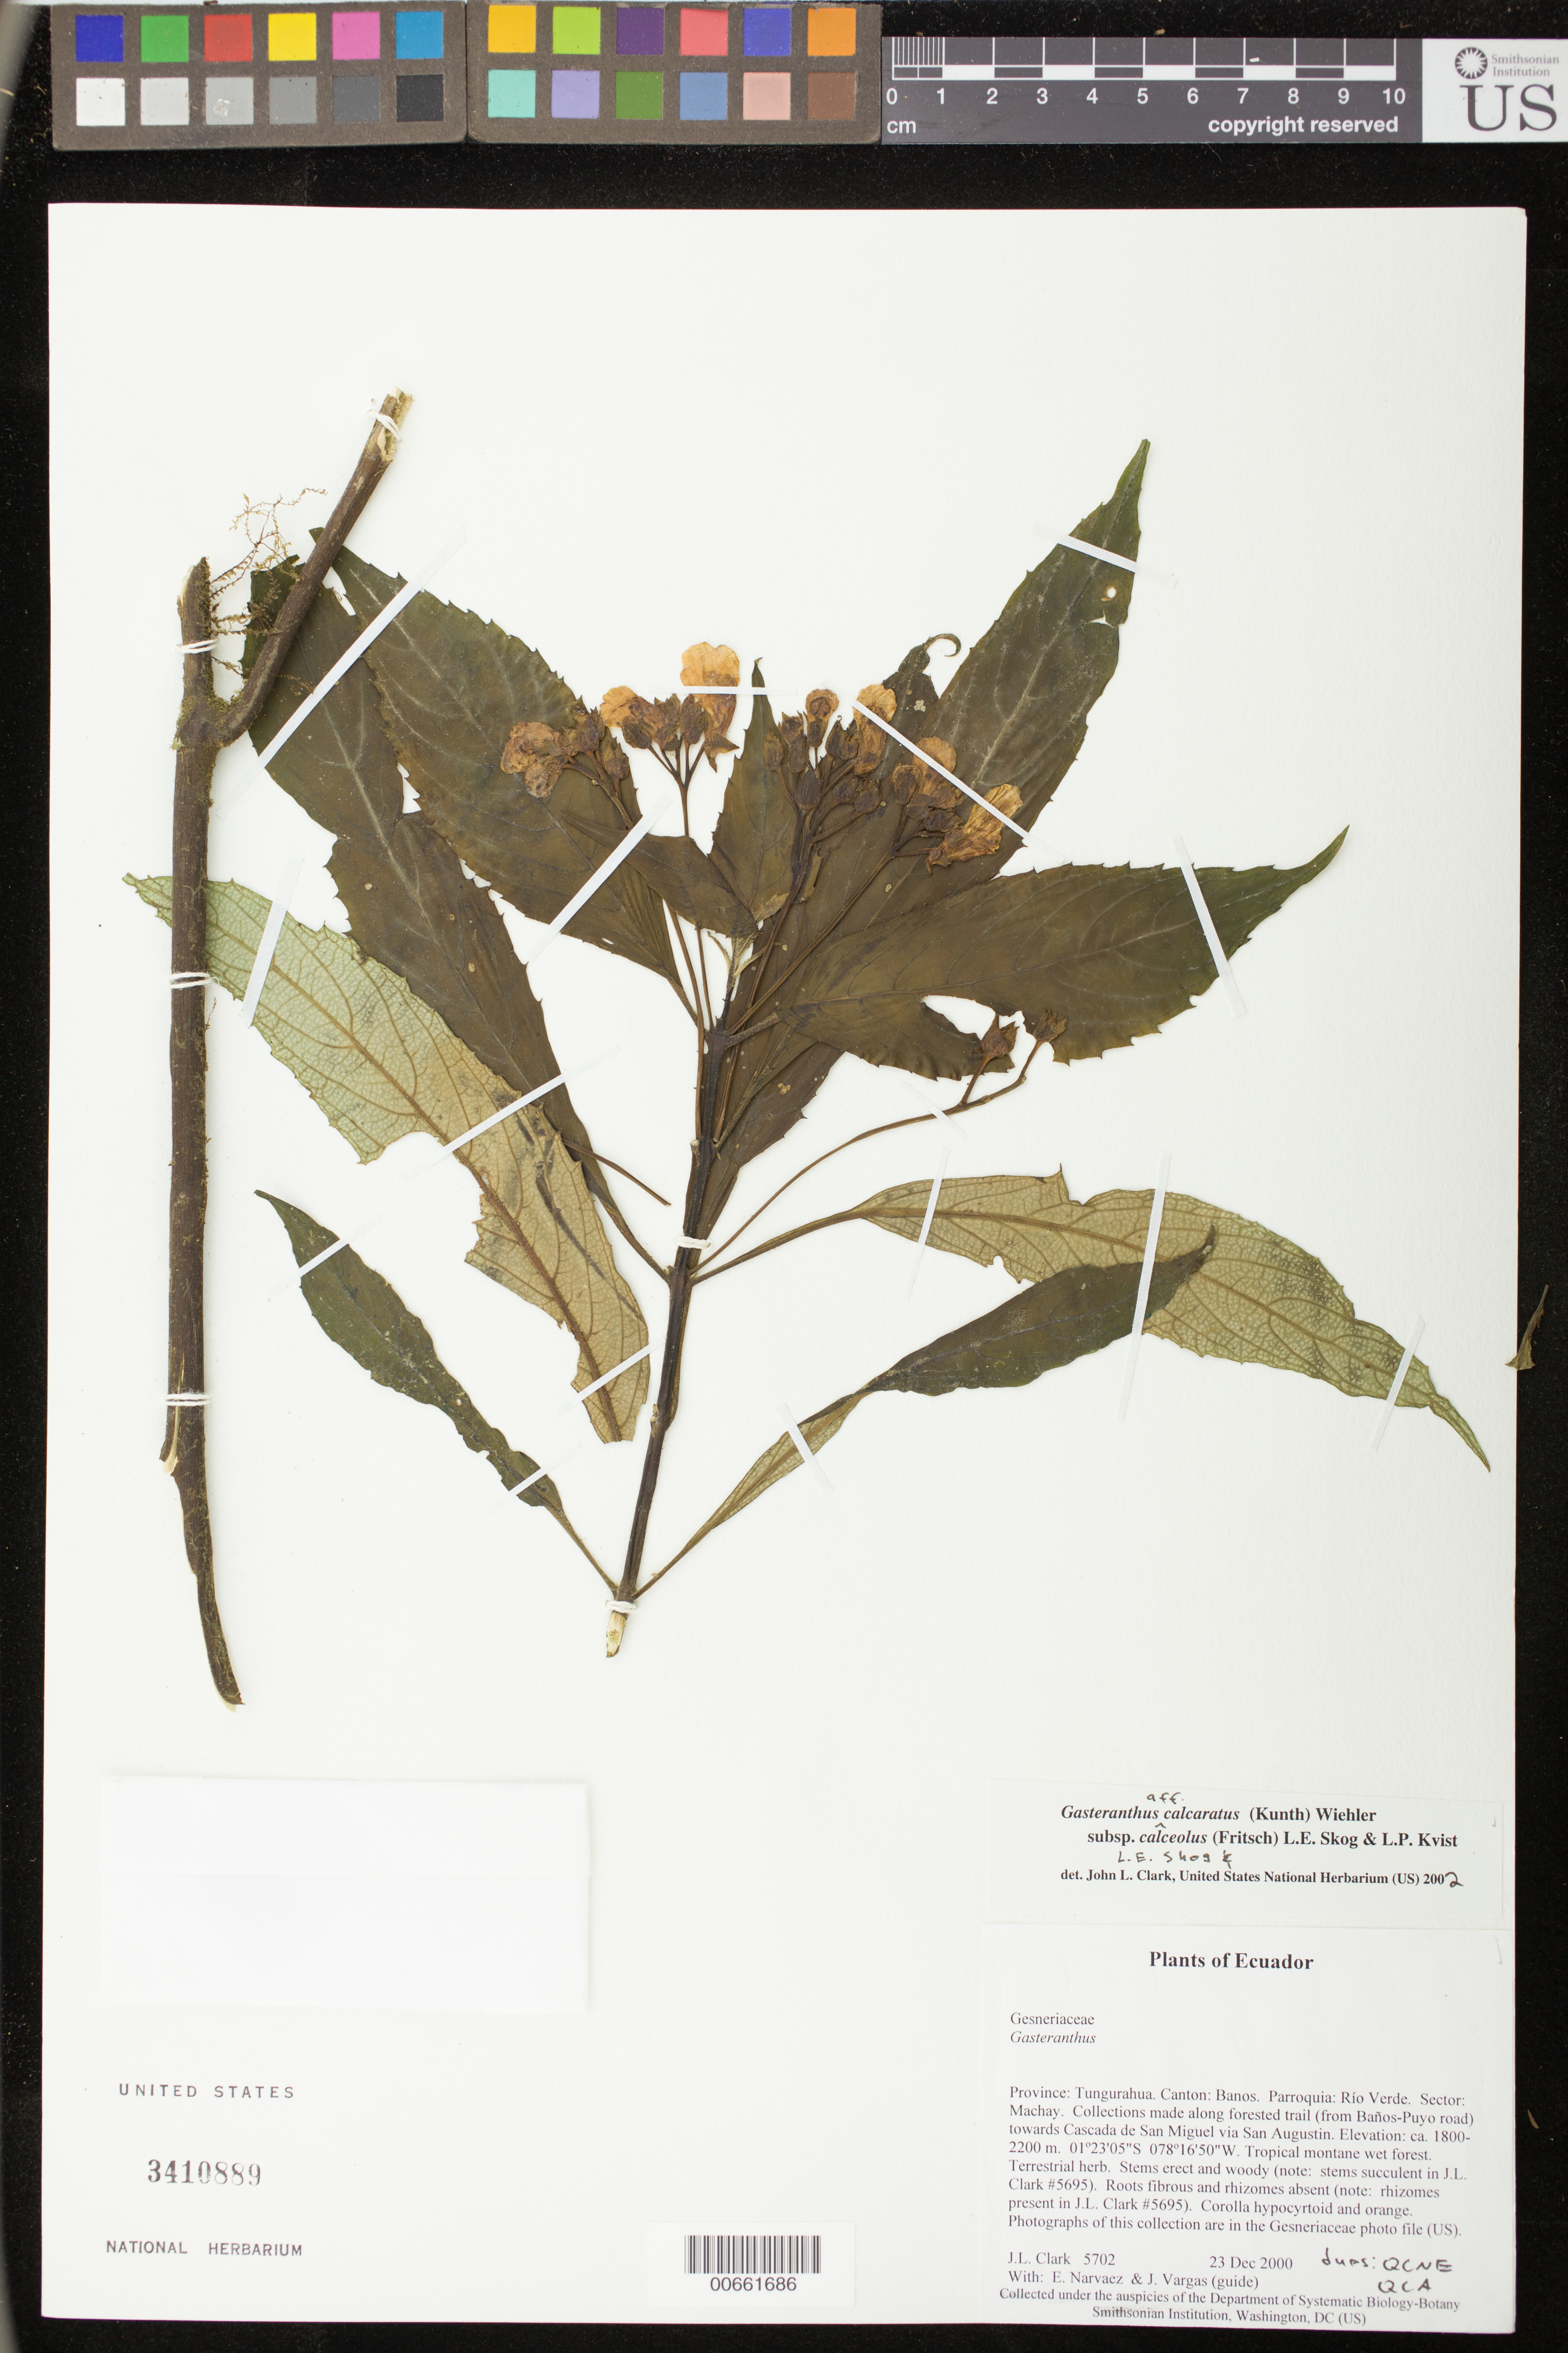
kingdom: Plantae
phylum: Tracheophyta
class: Magnoliopsida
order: Lamiales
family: Gesneriaceae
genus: Gasteranthus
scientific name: Gasteranthus calcaratus subsp. calceolus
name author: (Fritsch) L.E. Skog & L.P. Kvist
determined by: Clark, J. L.; Skog, Laurence E.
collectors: J. L. Clark, E. Narváez & J. Vargas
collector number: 5702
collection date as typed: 23 Dec 2000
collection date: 2000-12-23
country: Ecuador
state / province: Tungurahua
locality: Cantón: Banos. Parroquia: Río Verde. Sector: Machay. Collections made along forested trail (from Baños-Puyo road) towards Cascada de San Miguel via San Augustin.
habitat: Tropical montane wet forest.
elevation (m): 1800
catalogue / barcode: US 3410889